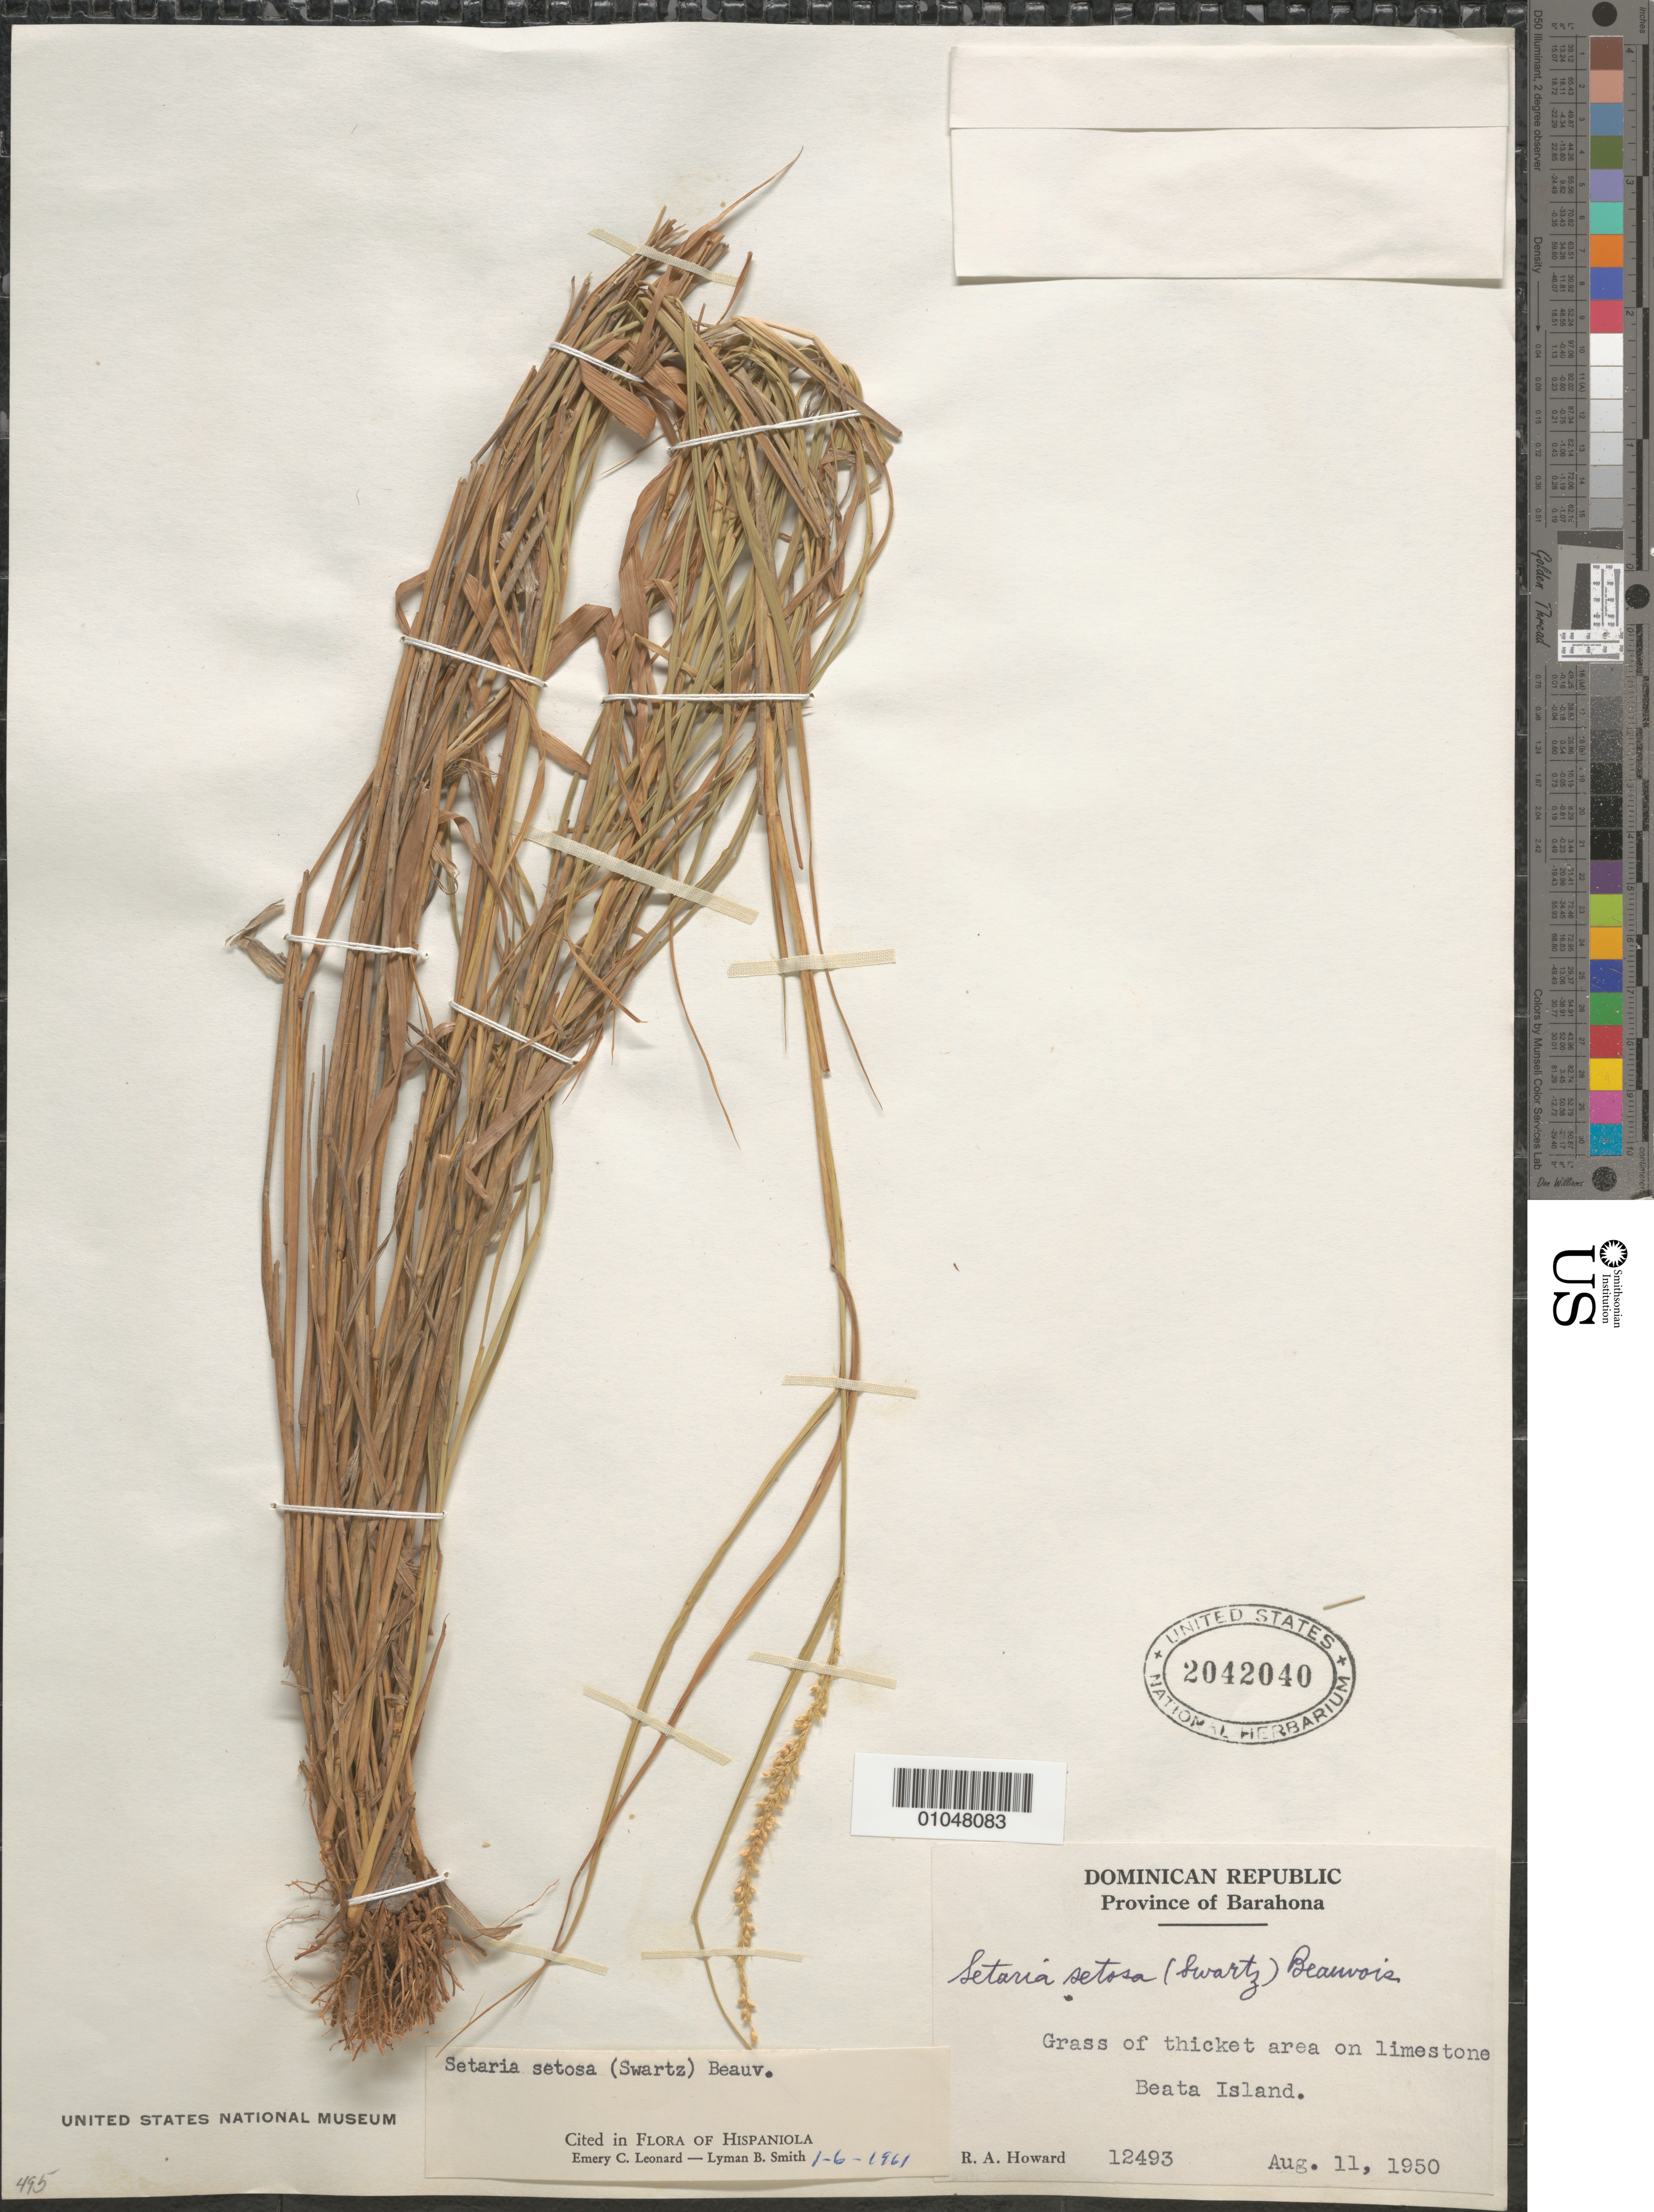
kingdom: Plantae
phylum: Tracheophyta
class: Liliopsida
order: Poales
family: Poaceae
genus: Setaria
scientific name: Setaria setosa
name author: (Sw.) P. Beauv.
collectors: R. A. Howard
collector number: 12493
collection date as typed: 11 Aug 1950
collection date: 1950-08-11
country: Dominican Republic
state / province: Pedernales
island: Hispaniola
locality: Grass of thicket area on limestone Beata Island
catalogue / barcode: US 2042040